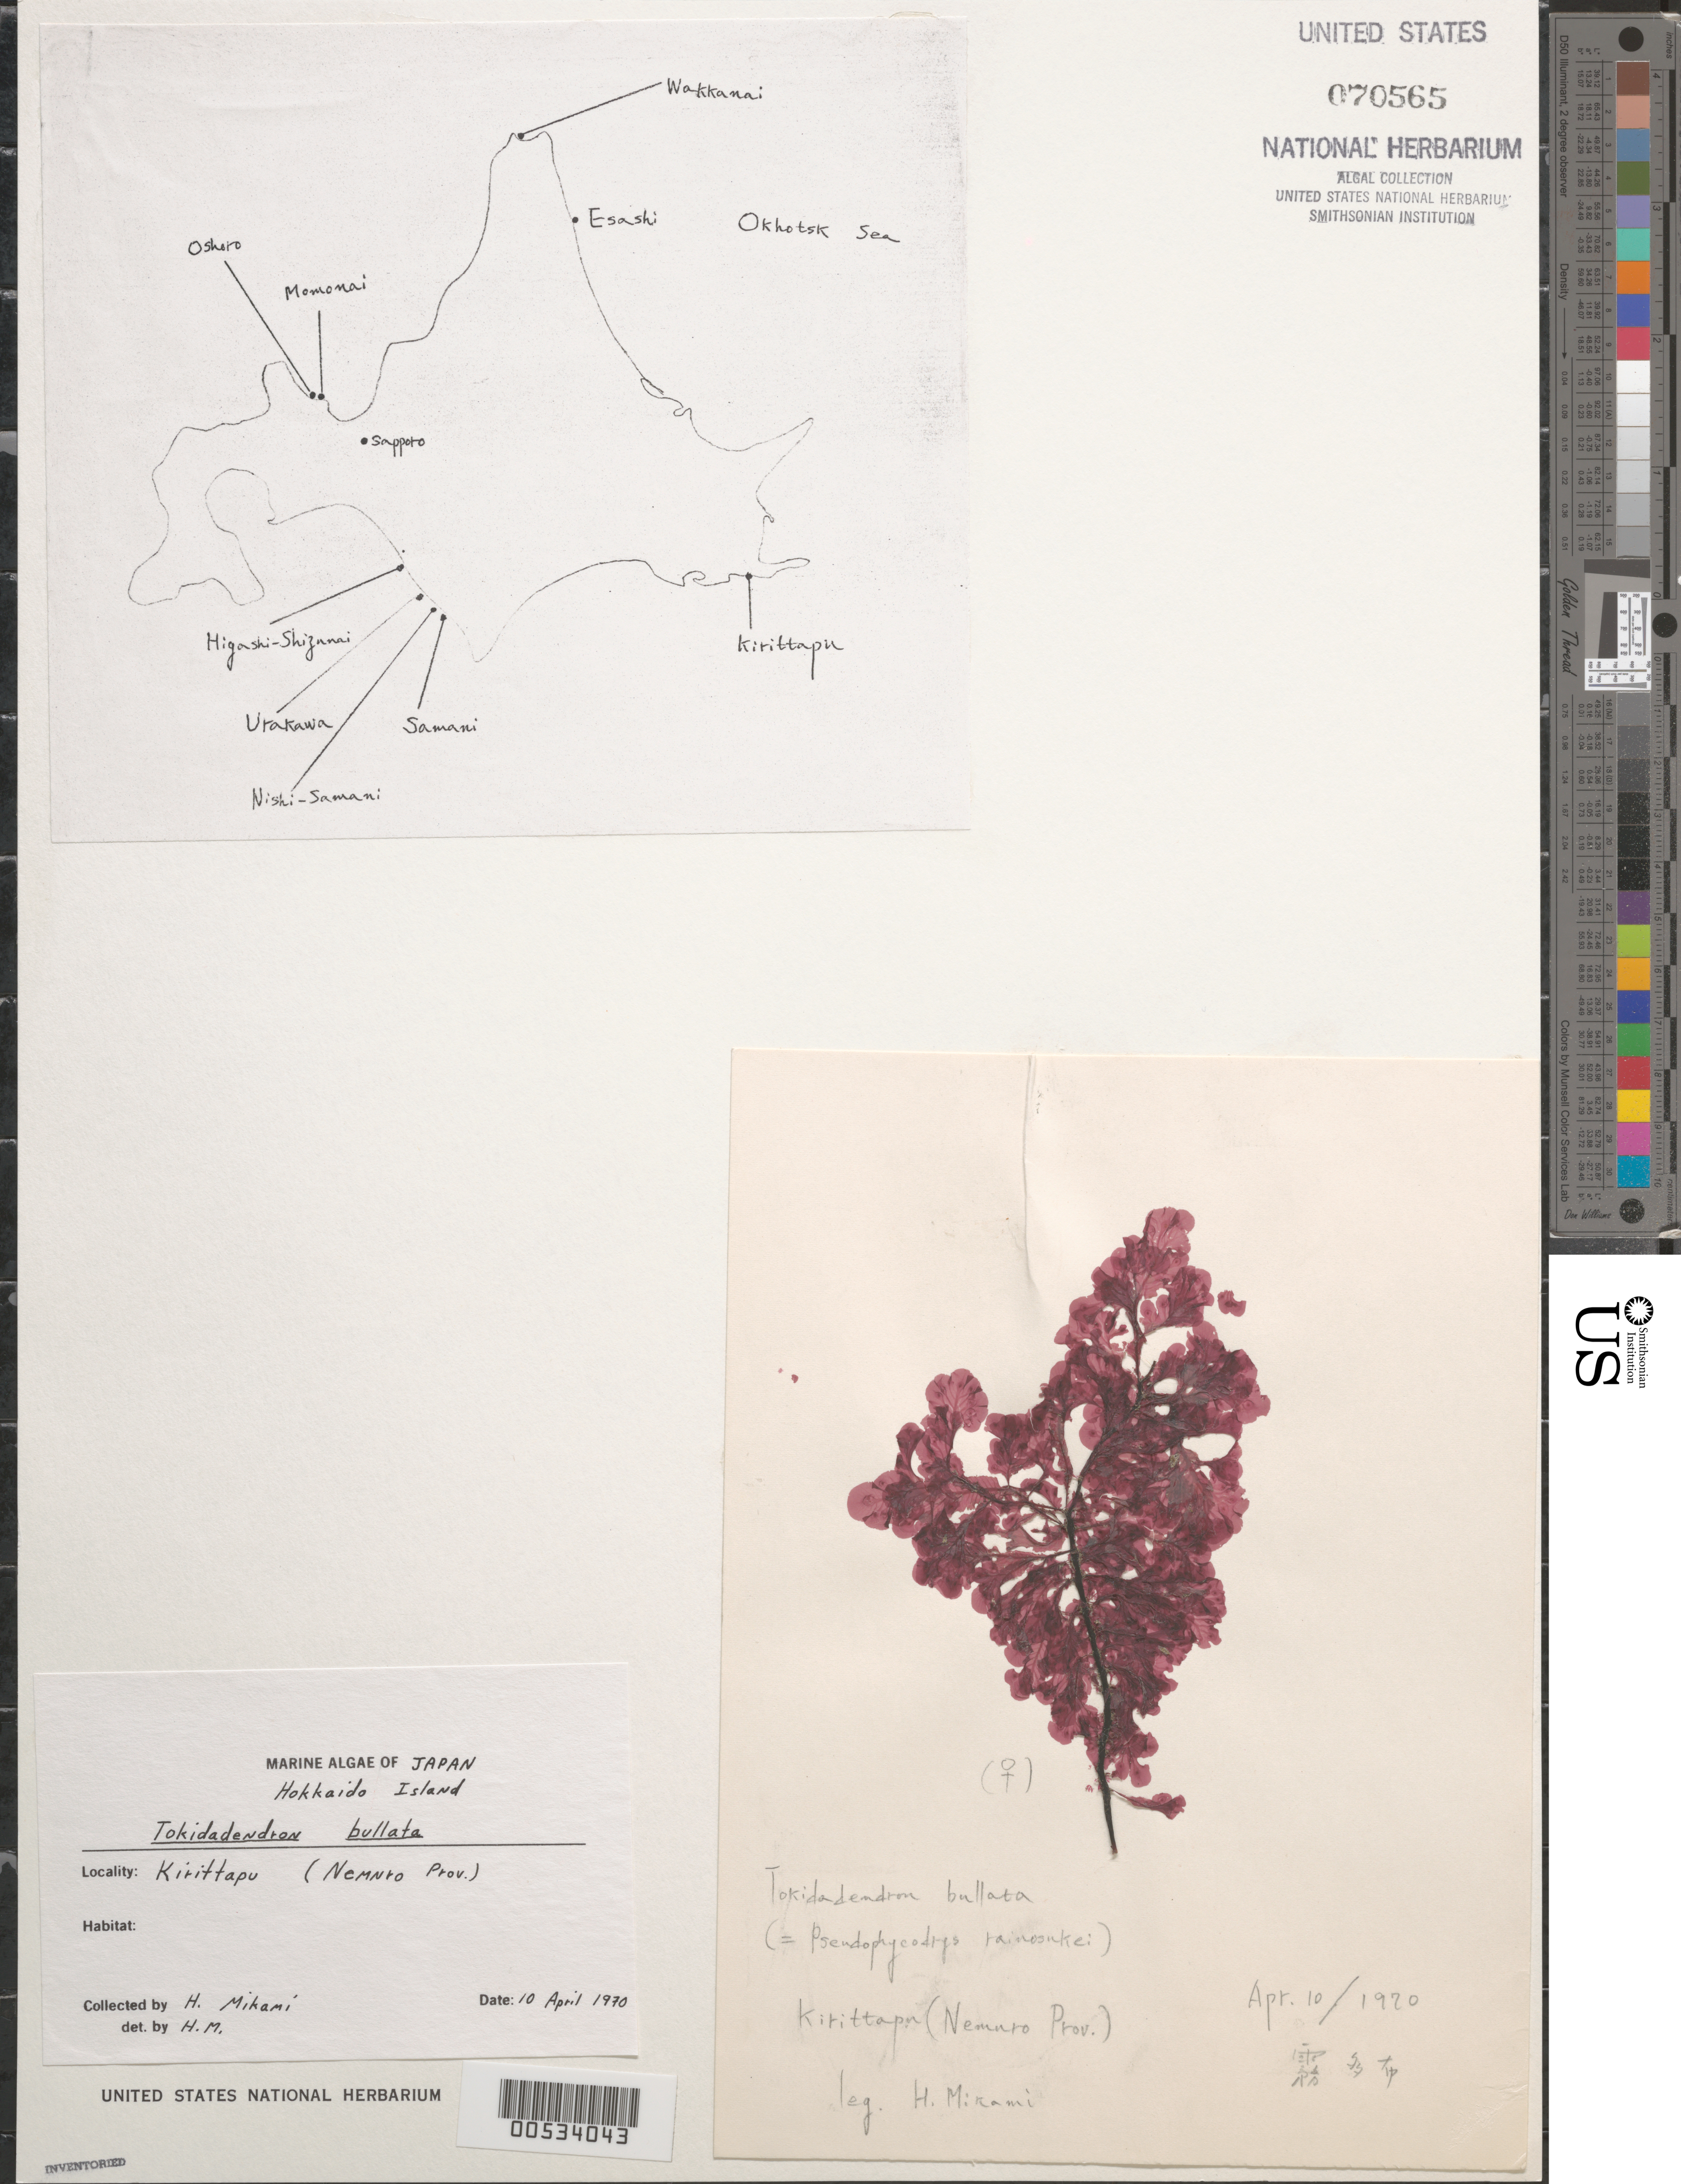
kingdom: Plantae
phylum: Rhodophyta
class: Florideophyceae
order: Ceramiales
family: Delesseriaceae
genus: Tokidadendron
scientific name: Tokidadendron bullatum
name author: (N.L. Gardner) M.J. Wynne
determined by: Mikami, H.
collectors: H. Mikami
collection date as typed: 10 Apr 1970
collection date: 1970-04-10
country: Japan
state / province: Hokkaido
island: Hokkaido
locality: Kirittapu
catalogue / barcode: US 70565